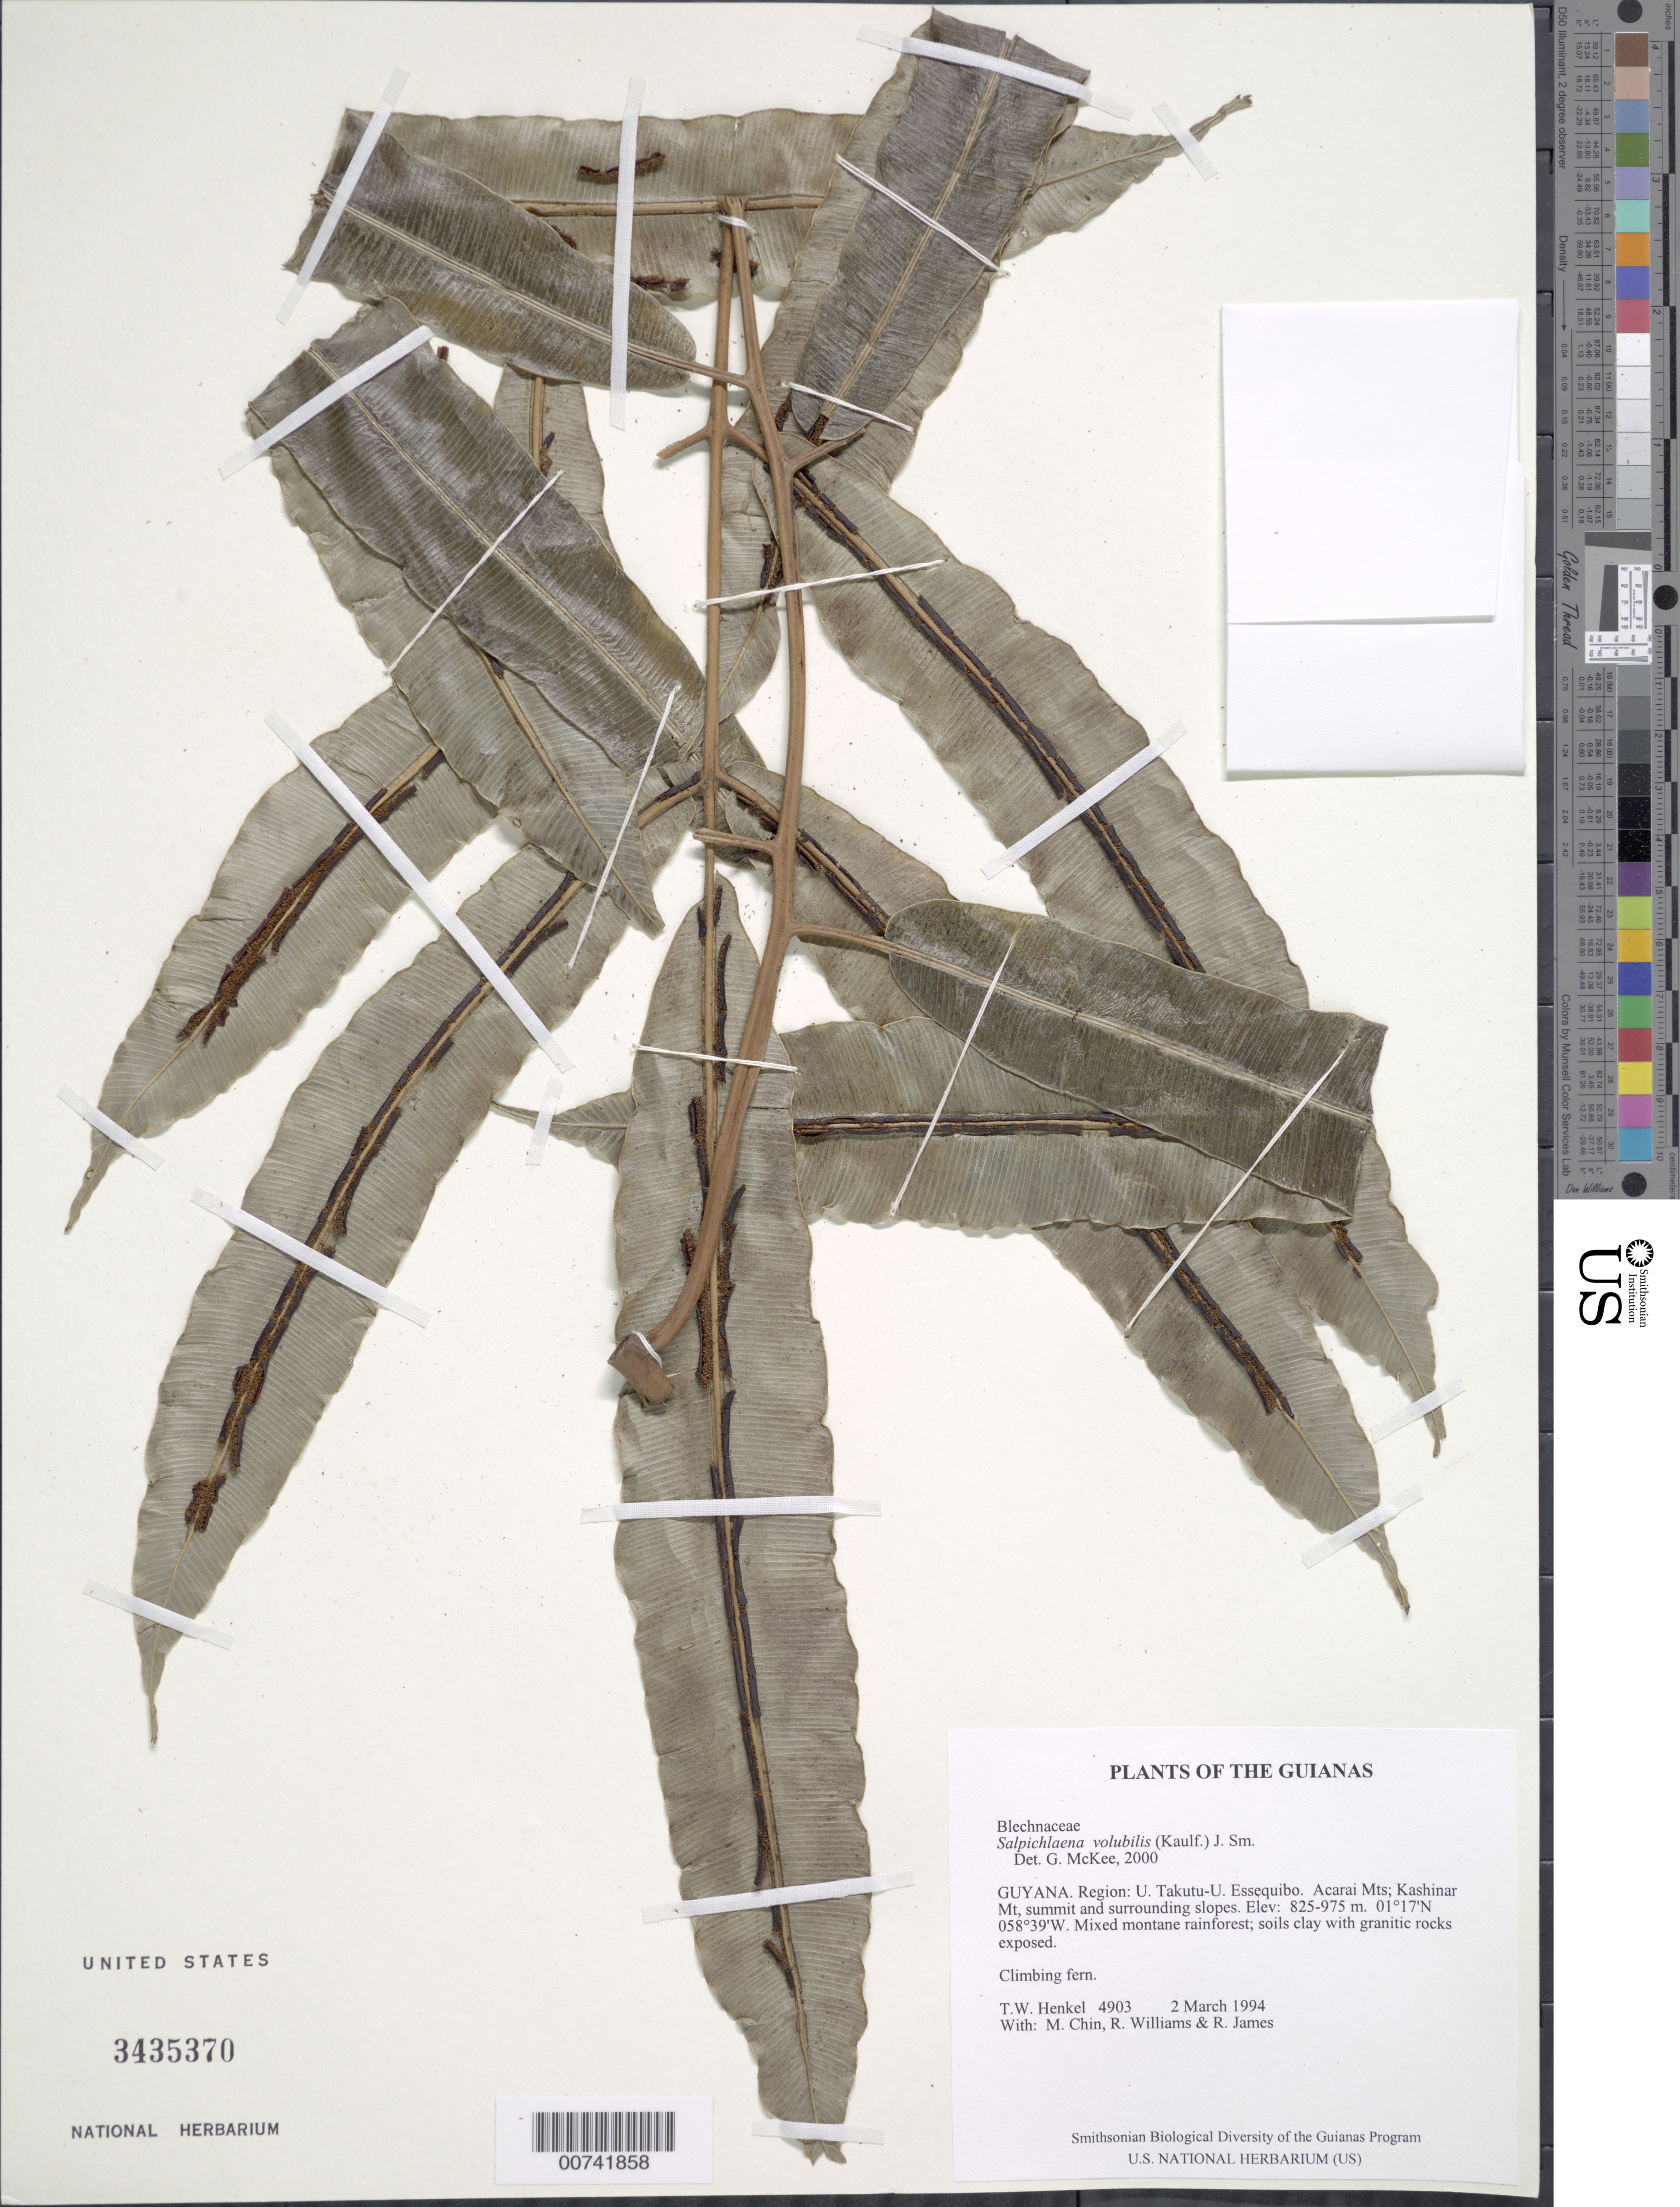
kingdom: Plantae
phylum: Tracheophyta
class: Polypodiopsida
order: Polypodiales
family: Blechnaceae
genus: Salpichlaena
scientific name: Salpichlaena volubilis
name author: (Kaulf.) J. Sm.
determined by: McKee, G. S., (US), NMNH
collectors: T. Henkel, M. Chin, R. Williams & R. James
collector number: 4903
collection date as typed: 2 March 1994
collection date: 1994-03-02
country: Guyana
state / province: U. Takutu-U. Essequibo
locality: Acarai Mts; Kashinar Mt, summit and surrounding slopes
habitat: Mixed montane rainforest; soils clay with granitic rocks exposed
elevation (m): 825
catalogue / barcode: US 3435370